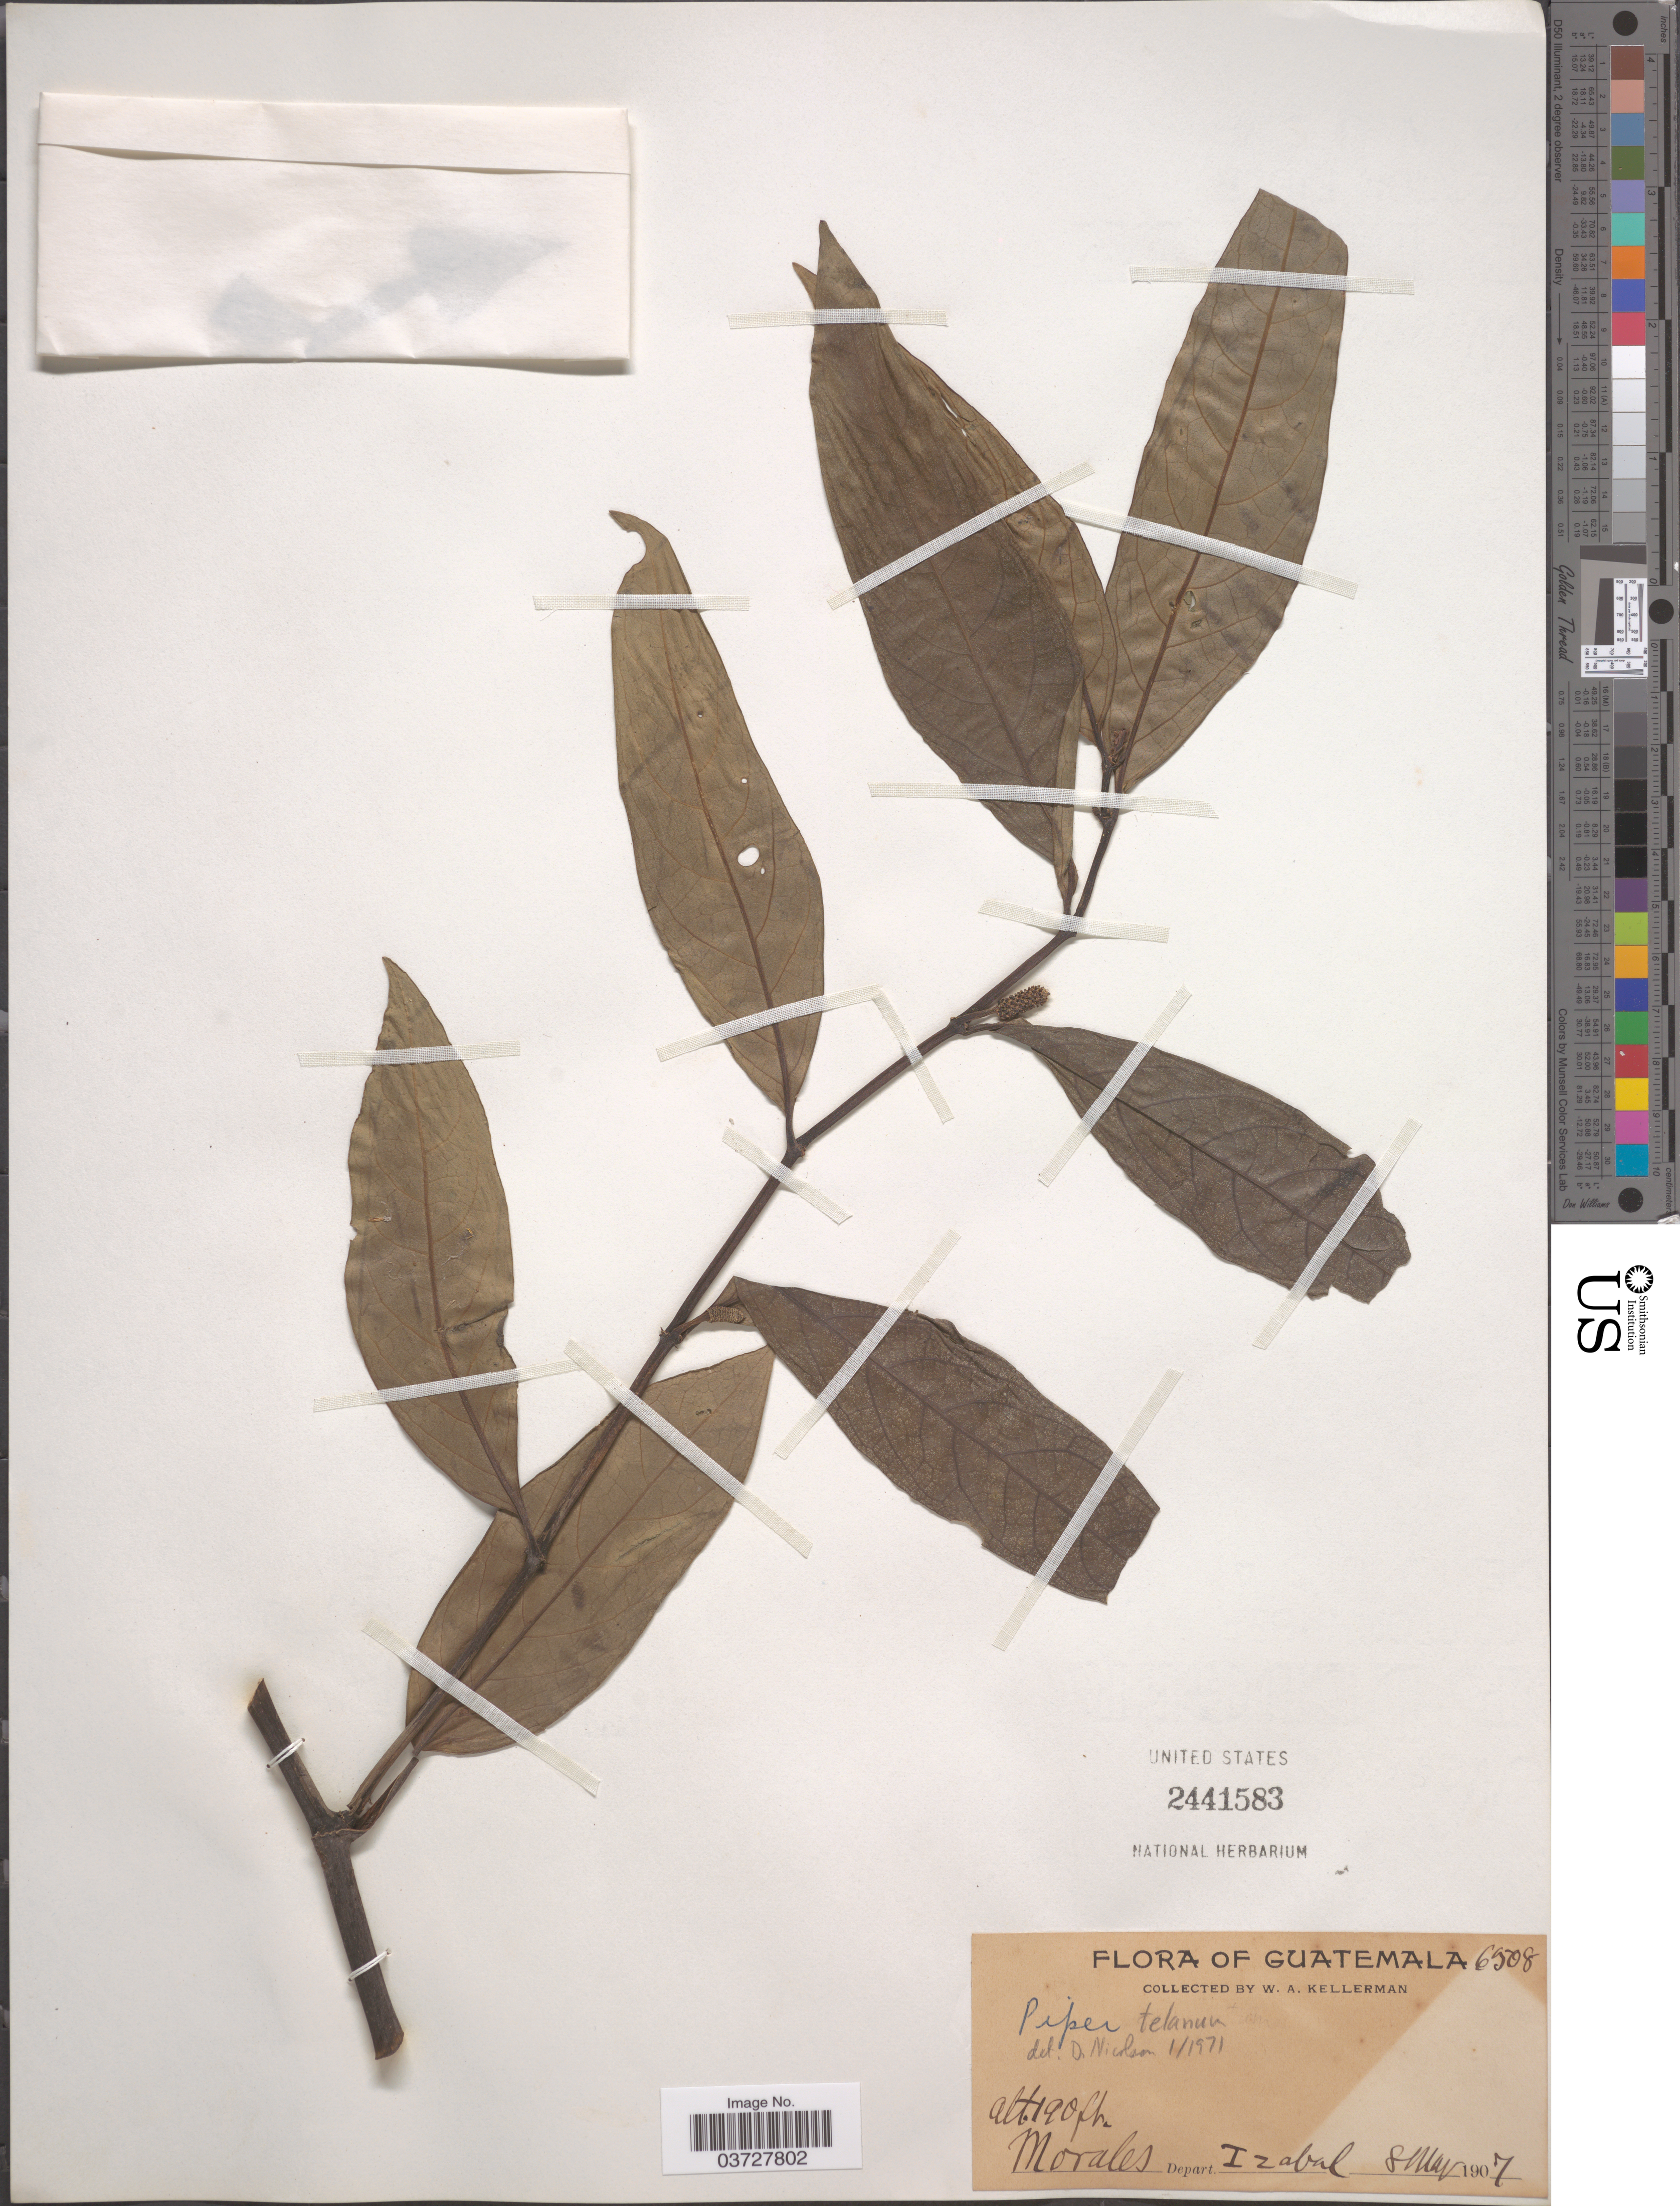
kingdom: Plantae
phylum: Tracheophyta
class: Magnoliopsida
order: Piperales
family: Piperaceae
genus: Piper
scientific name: Piper telanum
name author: Trel. in Standl.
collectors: W. Kellerman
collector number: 6508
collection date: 1907-03-08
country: Guatemala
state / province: Izabal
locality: Morales. Depart. Izabal.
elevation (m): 58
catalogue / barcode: US 2441583